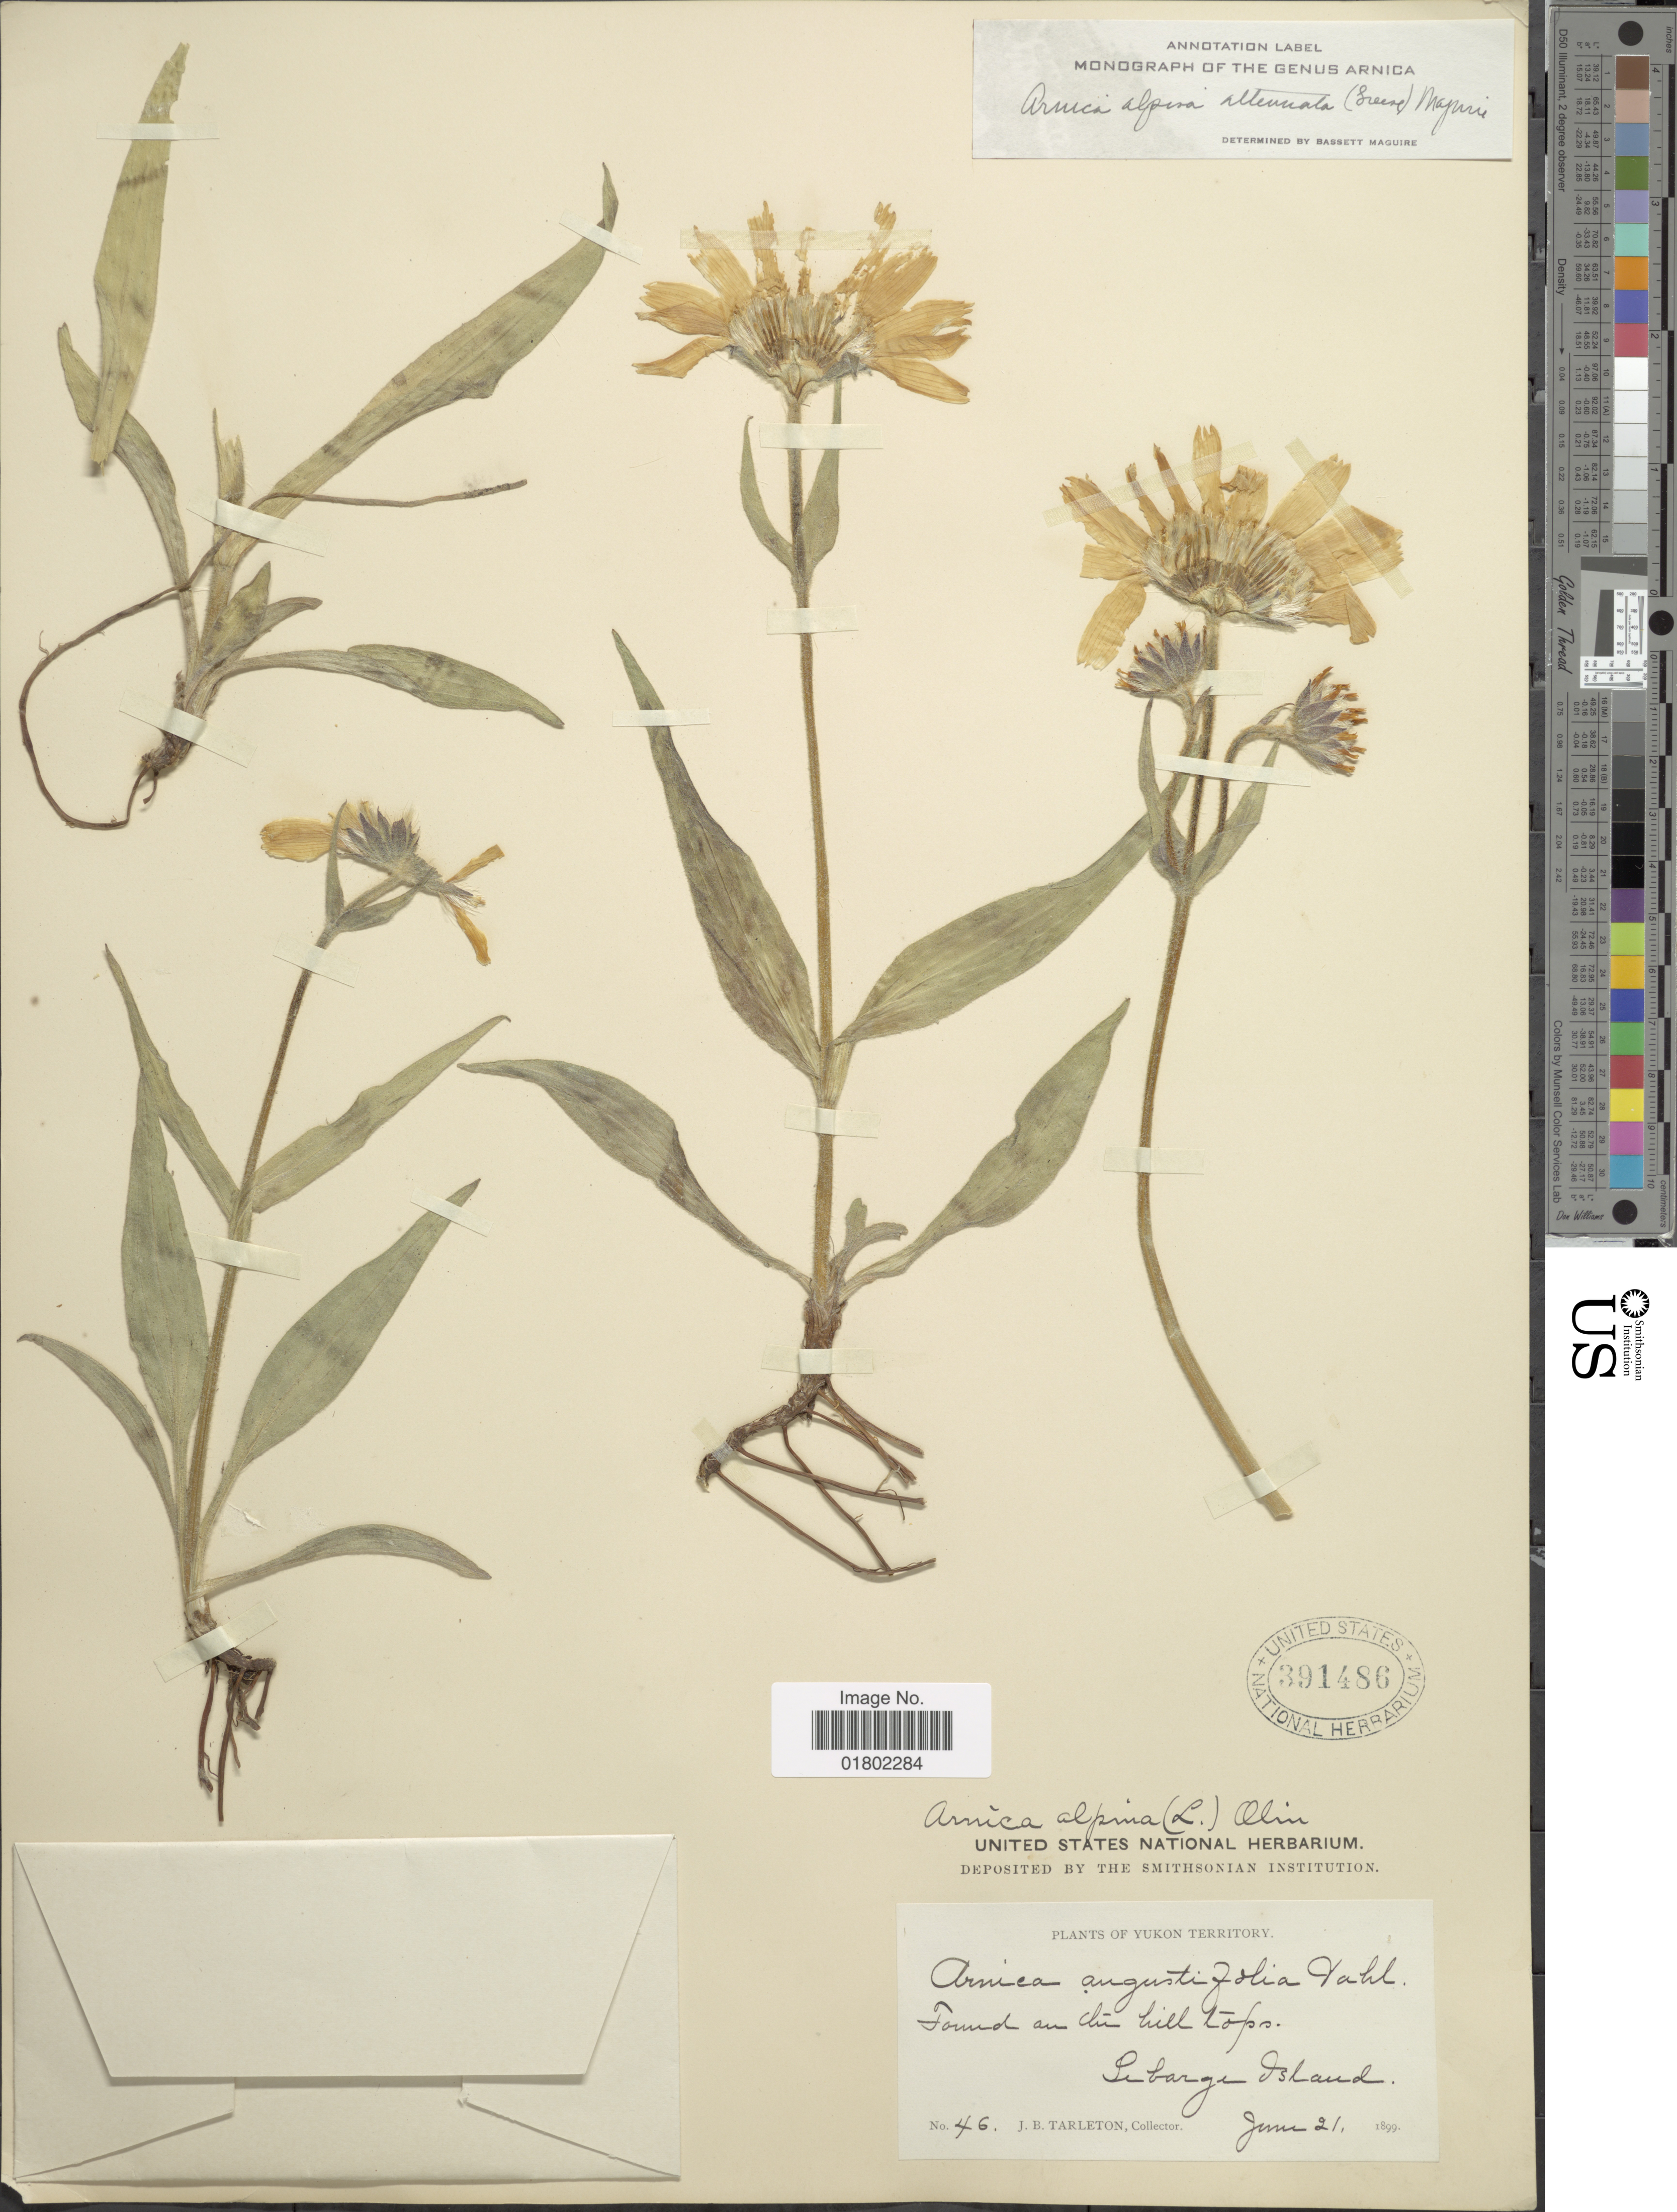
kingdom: Plantae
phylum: Tracheophyta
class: Magnoliopsida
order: Asterales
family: Asteraceae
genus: Arnica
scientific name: Arnica alpina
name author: Willd. ex Steud.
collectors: J. Tarleton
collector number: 46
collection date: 1899-06-21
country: Canada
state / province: Yukon Territory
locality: Libarge Island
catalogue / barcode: US 391486